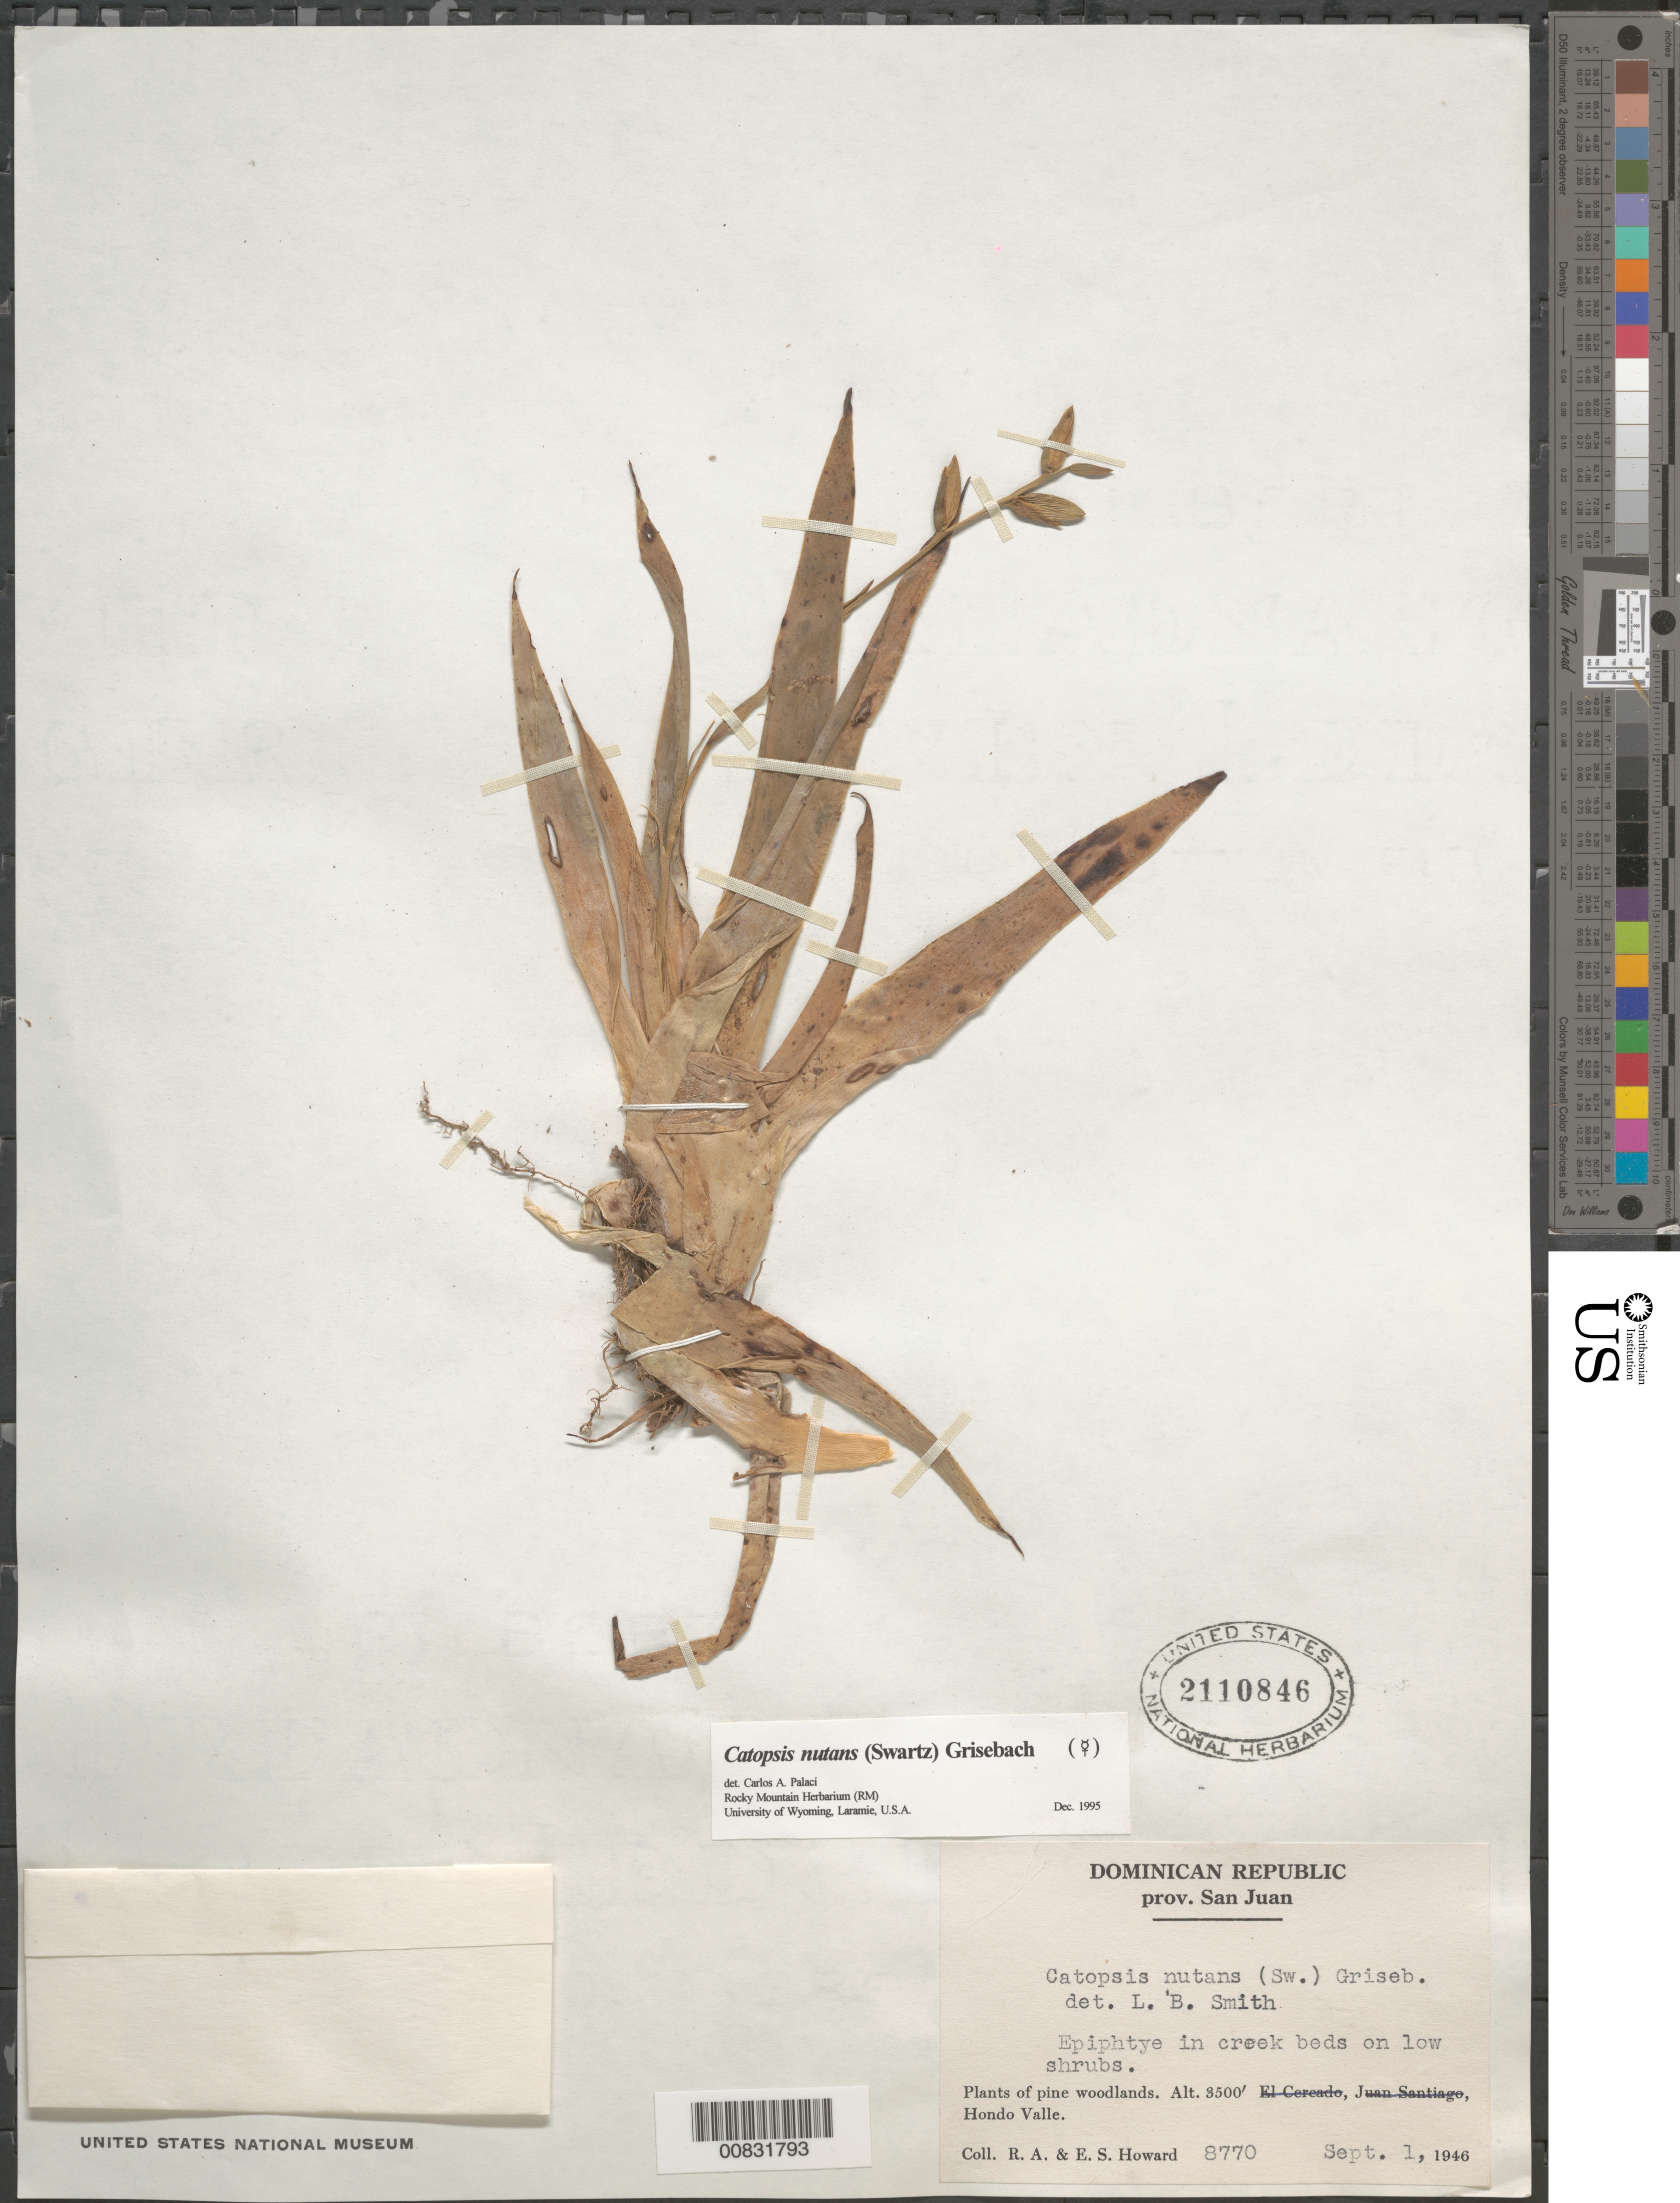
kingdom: Plantae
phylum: Tracheophyta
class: Liliopsida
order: Poales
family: Bromeliaceae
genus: Catopsis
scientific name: Catopsis nutans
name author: (Sw.) Griseb.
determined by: Palací, C. A., (RM), University of Wyoming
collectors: R. A. Howard & E. S. Howard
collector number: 8770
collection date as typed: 01 Sep 1946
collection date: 1946-09-01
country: Dominican Republic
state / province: San Juan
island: Hispaniola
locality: Hondo Valle.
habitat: In creek beds on low shrubs. Plants of Pine woodlands.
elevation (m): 1067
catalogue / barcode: US 2110846